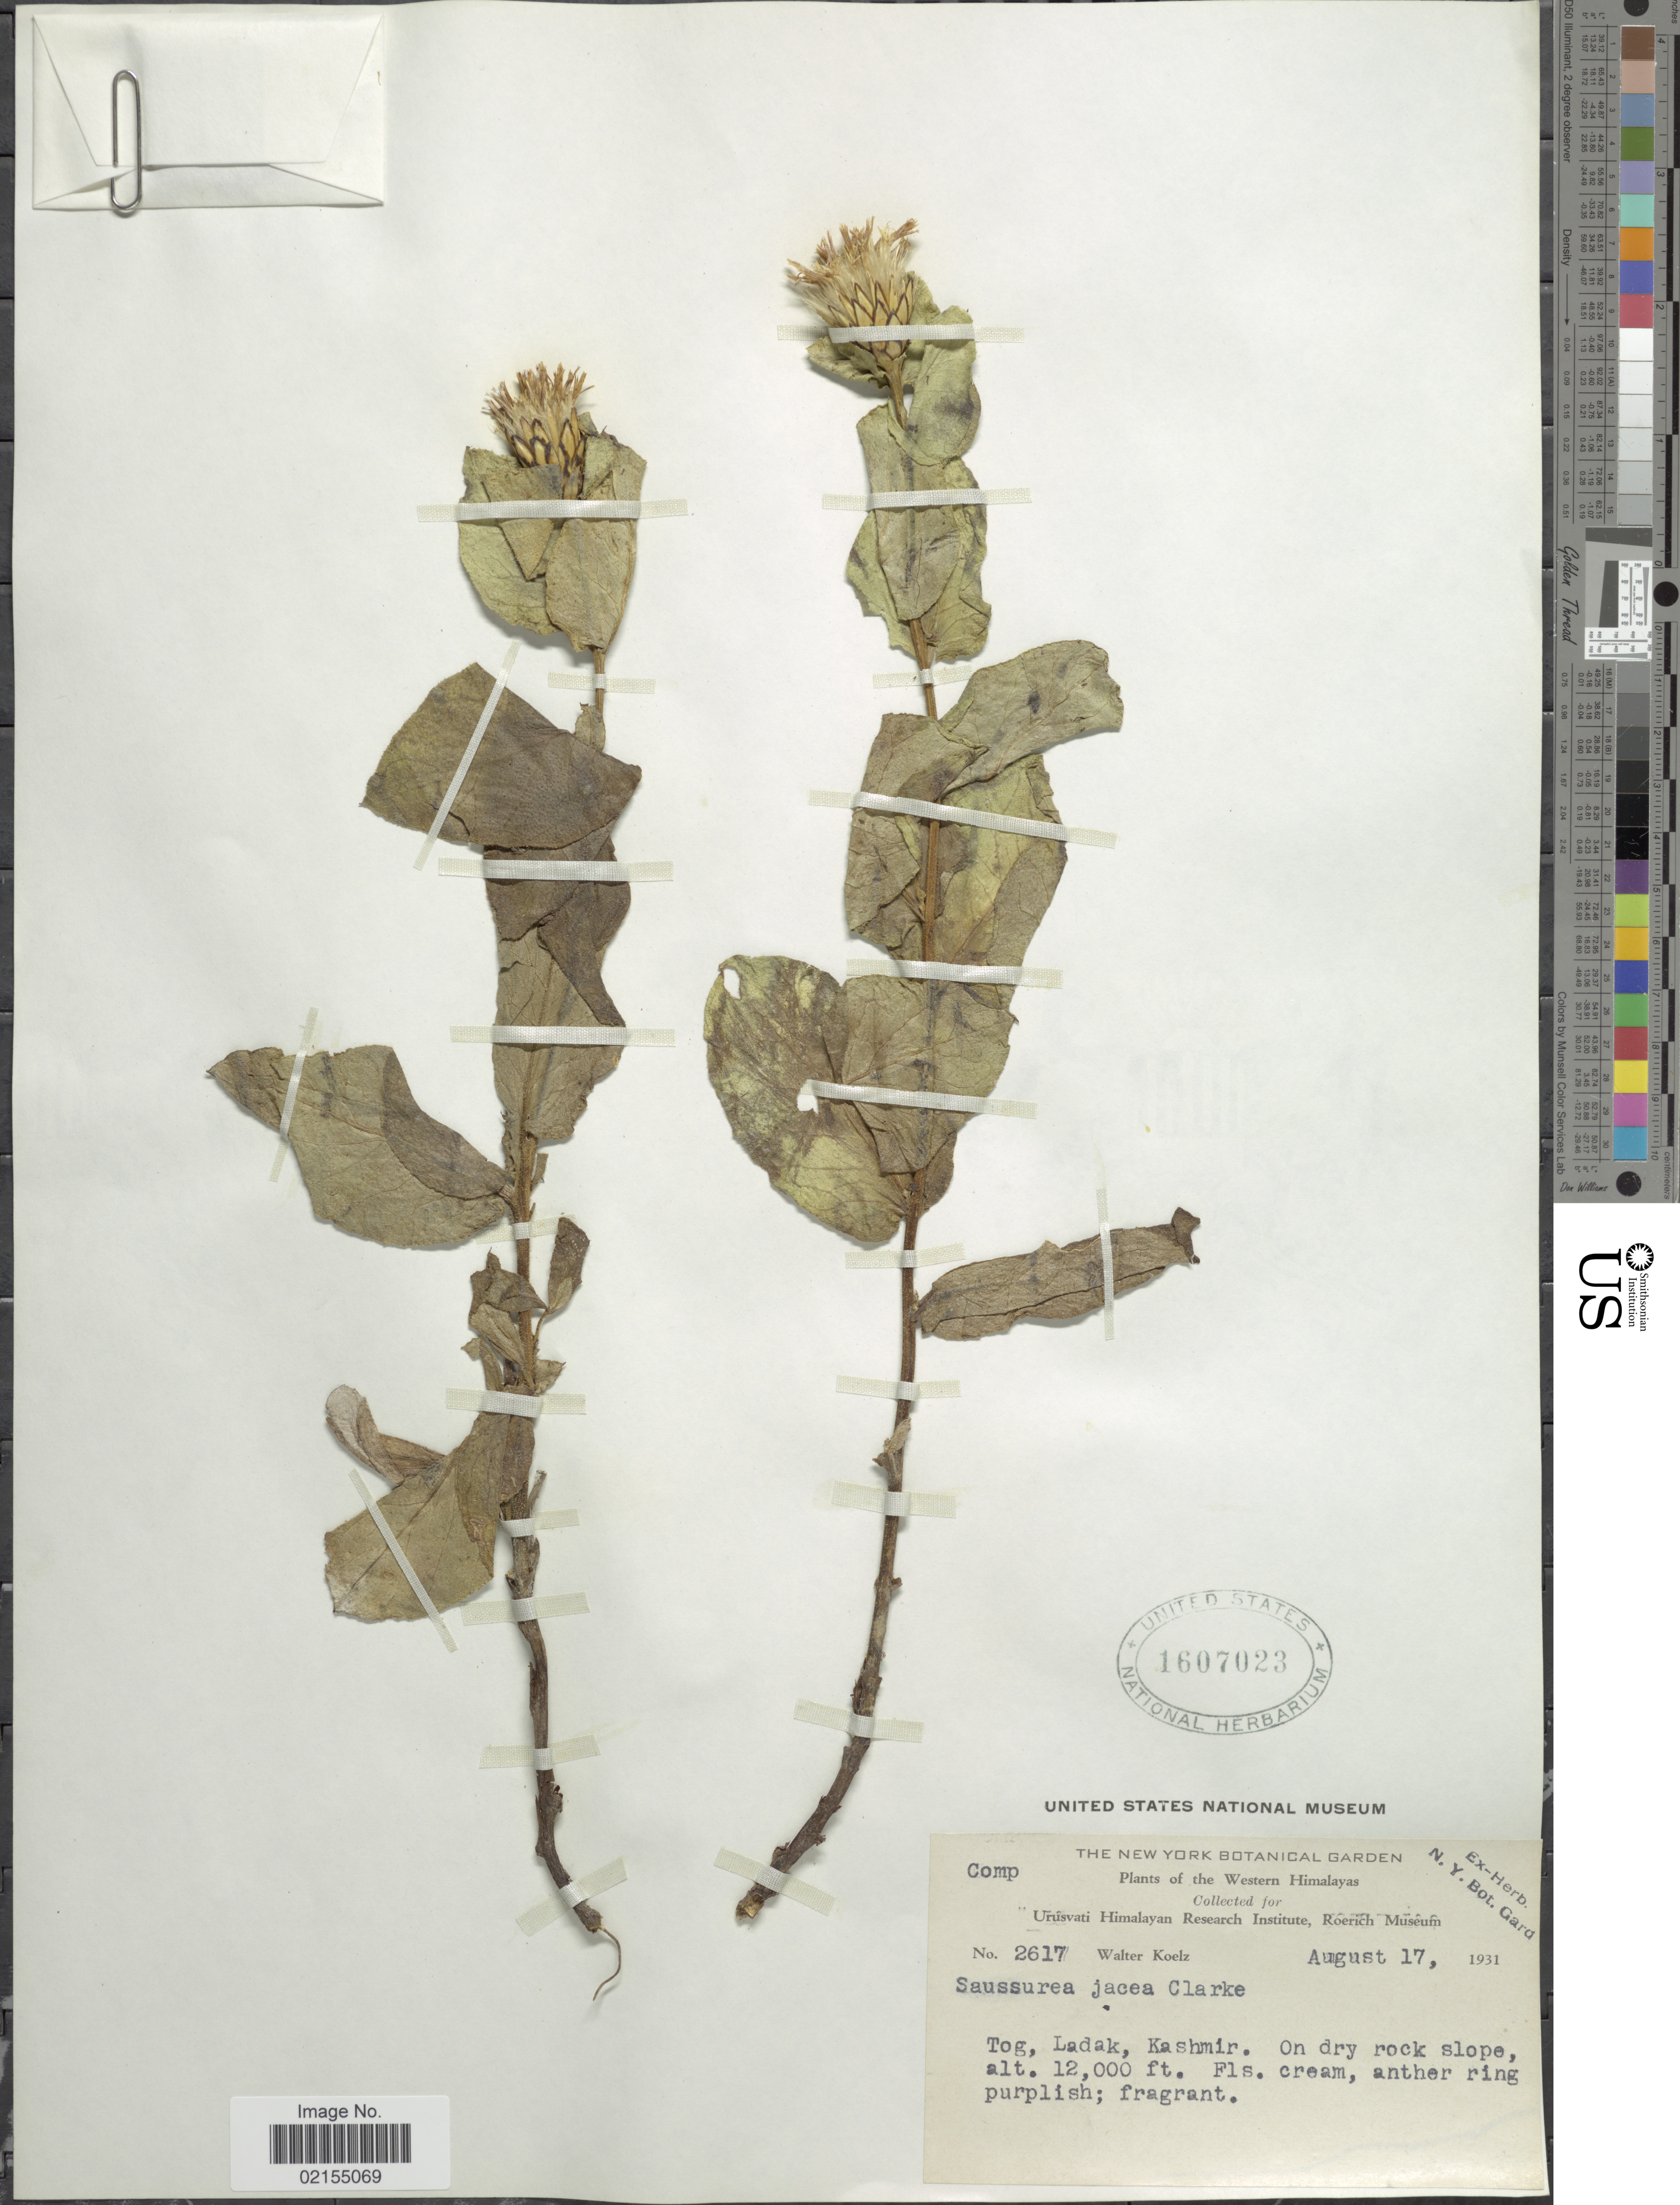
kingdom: Plantae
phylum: Tracheophyta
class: Magnoliopsida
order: Asterales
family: Asteraceae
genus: Saussurea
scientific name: Saussurea jacea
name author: (Klotzsch) C.B. Clarke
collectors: W. N. Koelz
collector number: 2617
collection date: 1931-08-17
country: India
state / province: Ladakh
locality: The Western Himalayas, Tog, Ladak, Kashmir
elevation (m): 3658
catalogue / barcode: US 1607023